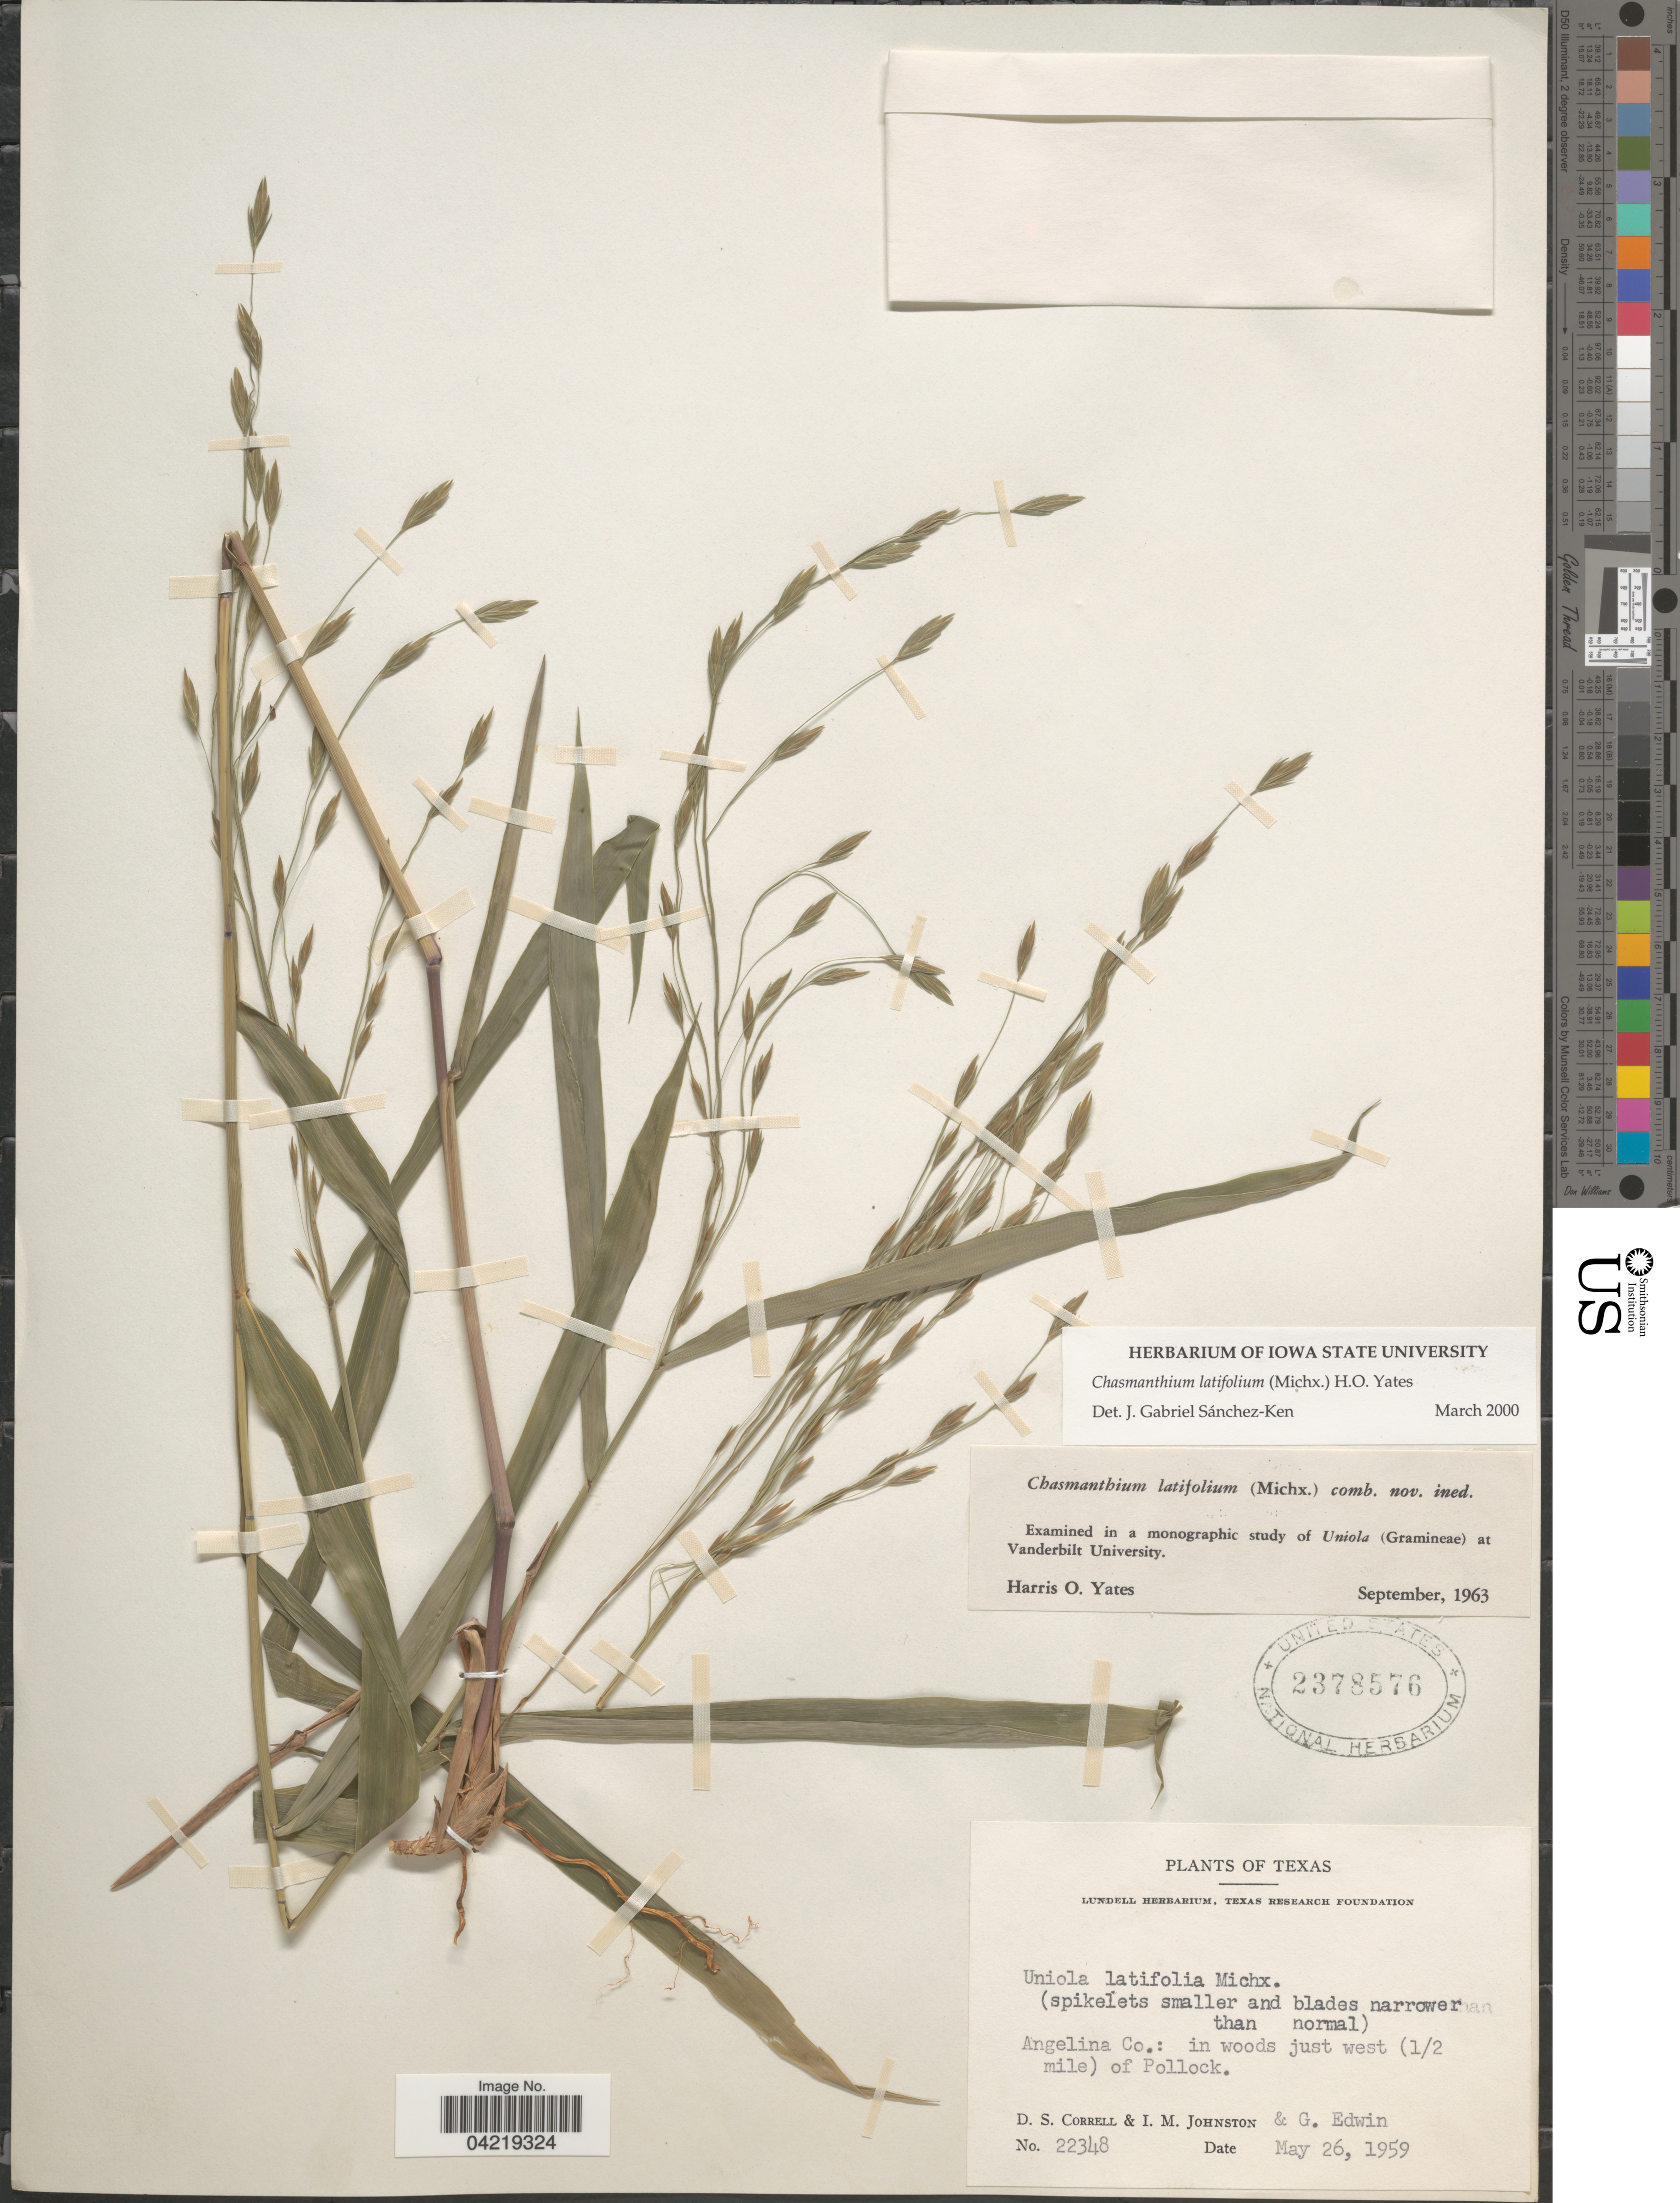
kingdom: Plantae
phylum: Tracheophyta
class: Liliopsida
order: Poales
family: Poaceae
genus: Chasmanthium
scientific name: Chasmanthium latifolium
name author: (Michx.) H.O. Yates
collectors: D. S. Correll, I.M. Johnston & G. Edwin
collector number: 22348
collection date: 1959-05-26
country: United States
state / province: Texas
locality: Angelina Co.: in woods just west (½ mile) of Pollock.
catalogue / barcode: US 2378576